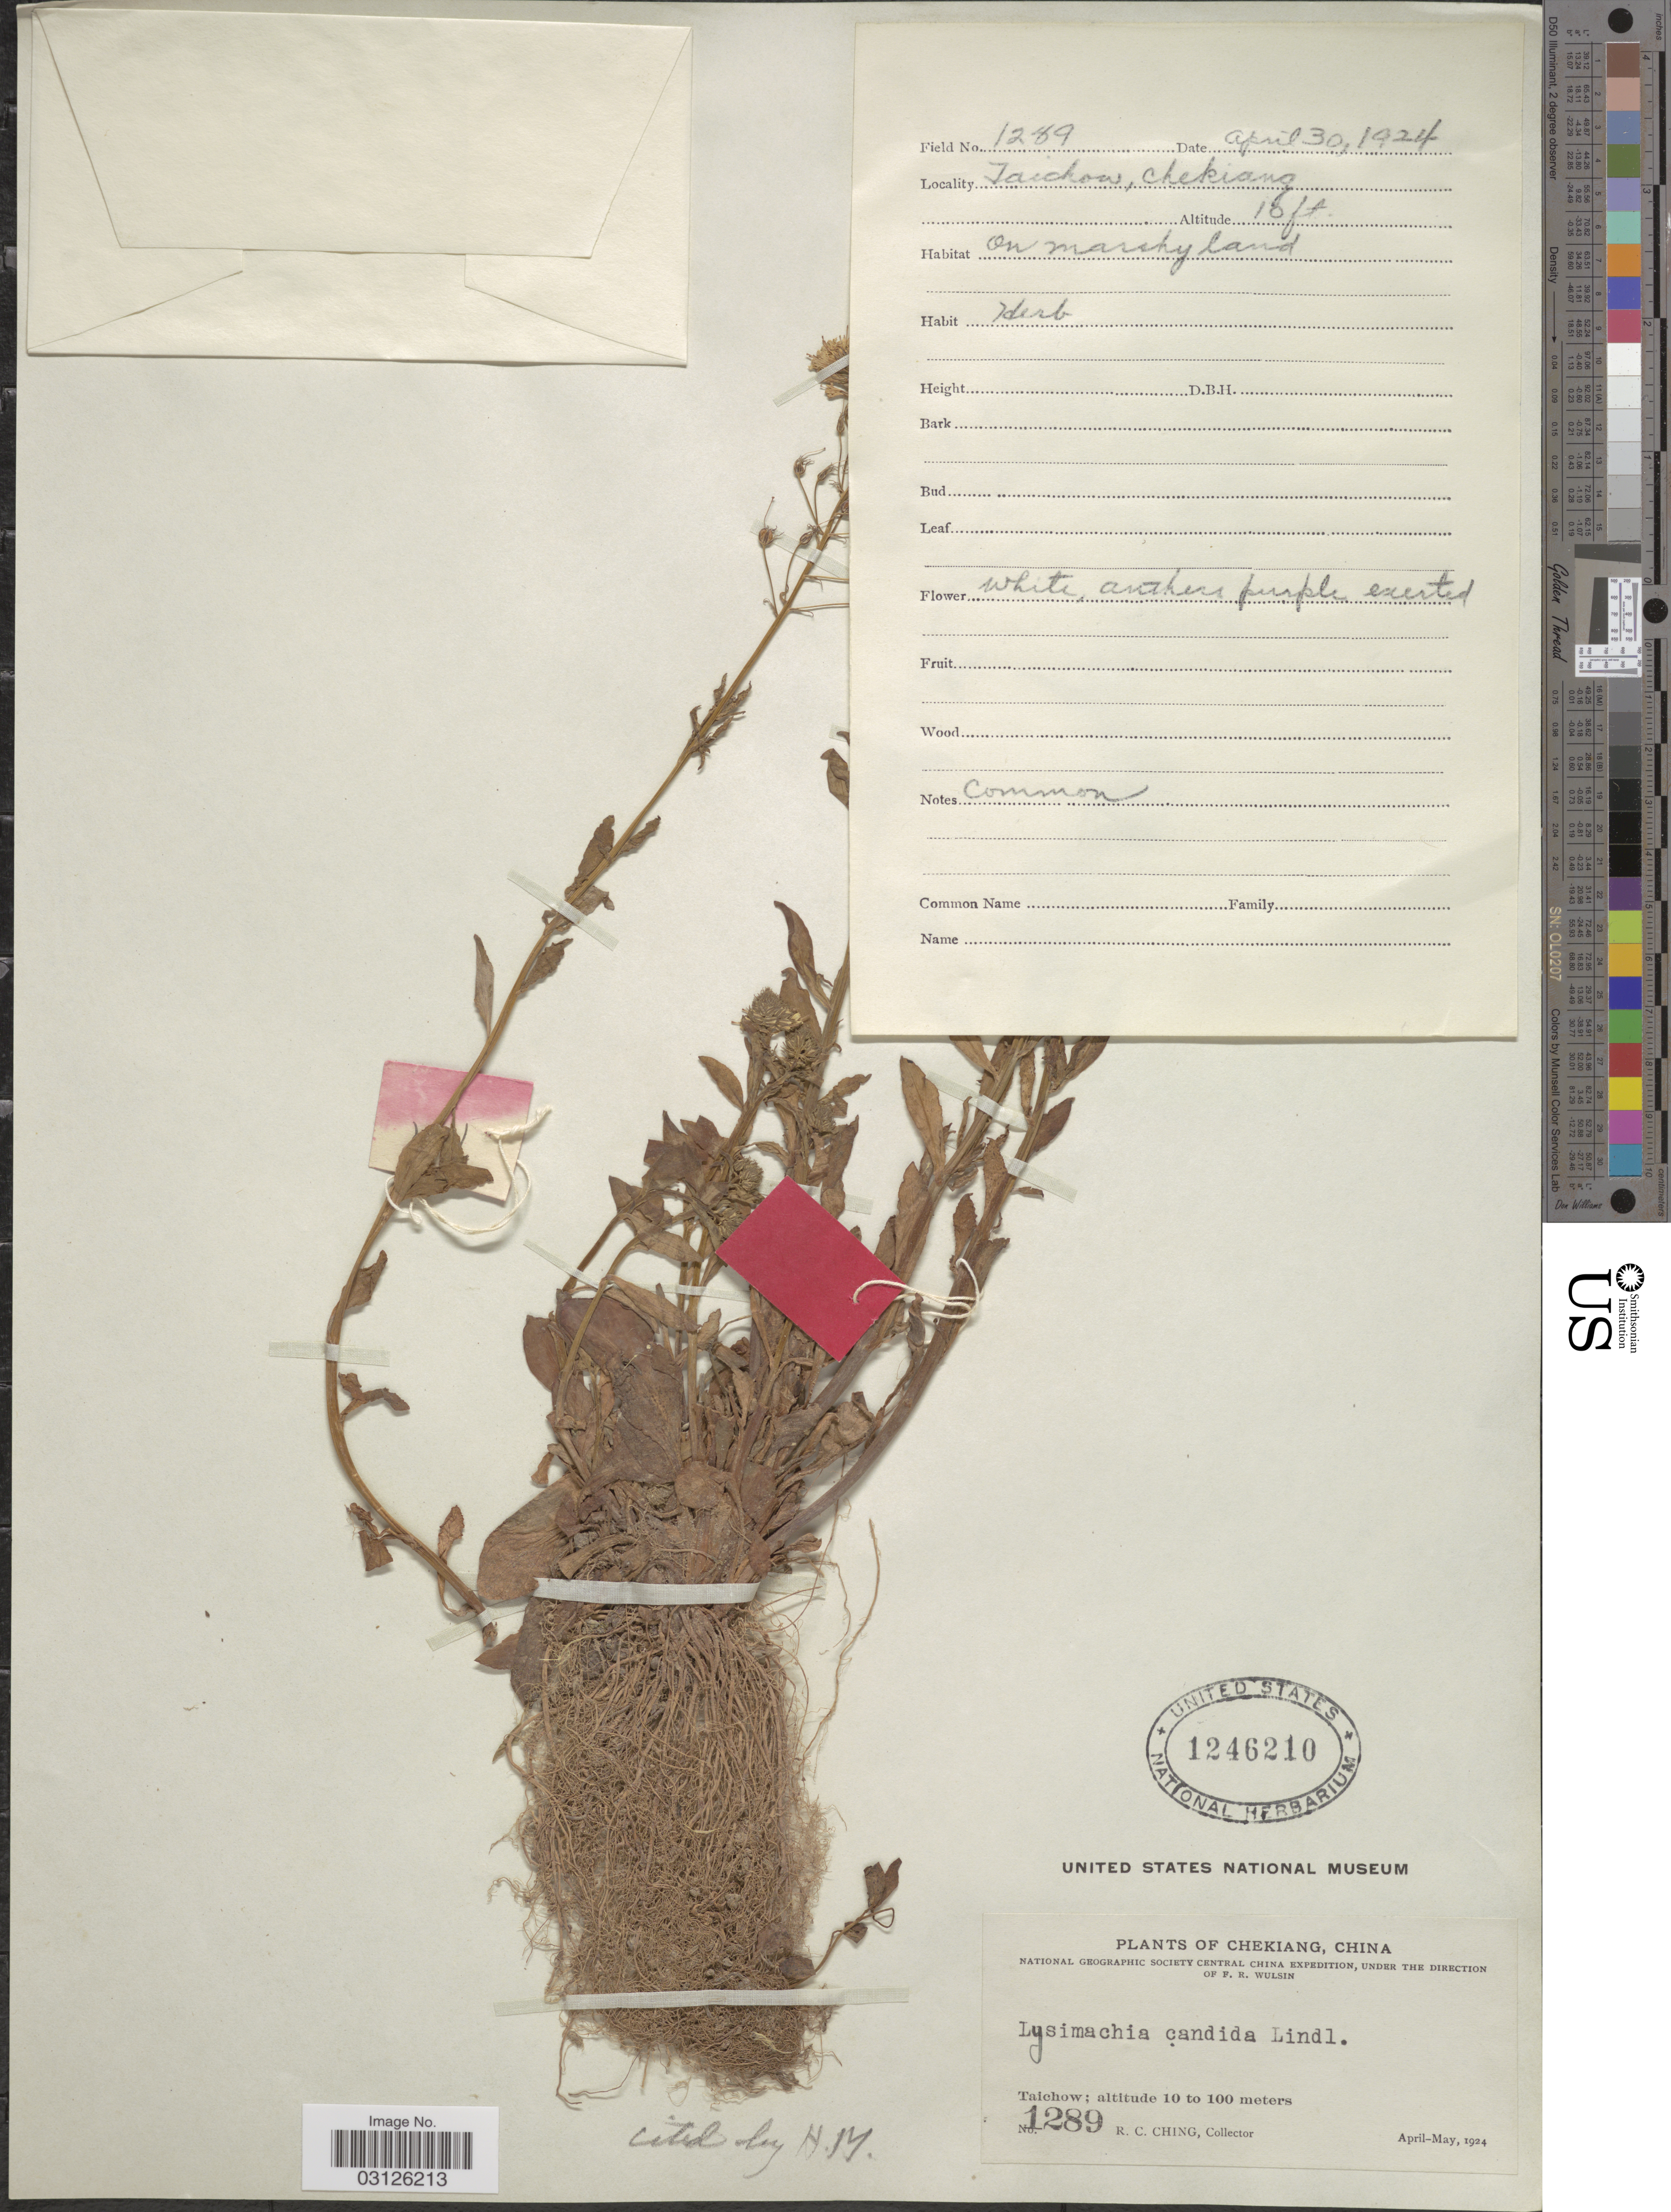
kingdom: Plantae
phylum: Tracheophyta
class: Magnoliopsida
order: Ericales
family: Primulaceae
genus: Lysimachia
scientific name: Lysimachia candida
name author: Lindl.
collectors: R. C. Ching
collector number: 1289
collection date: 1924-04/1924-05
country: China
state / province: Zhejiang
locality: Chekiang. Taichow.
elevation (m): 10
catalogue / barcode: US 1246210